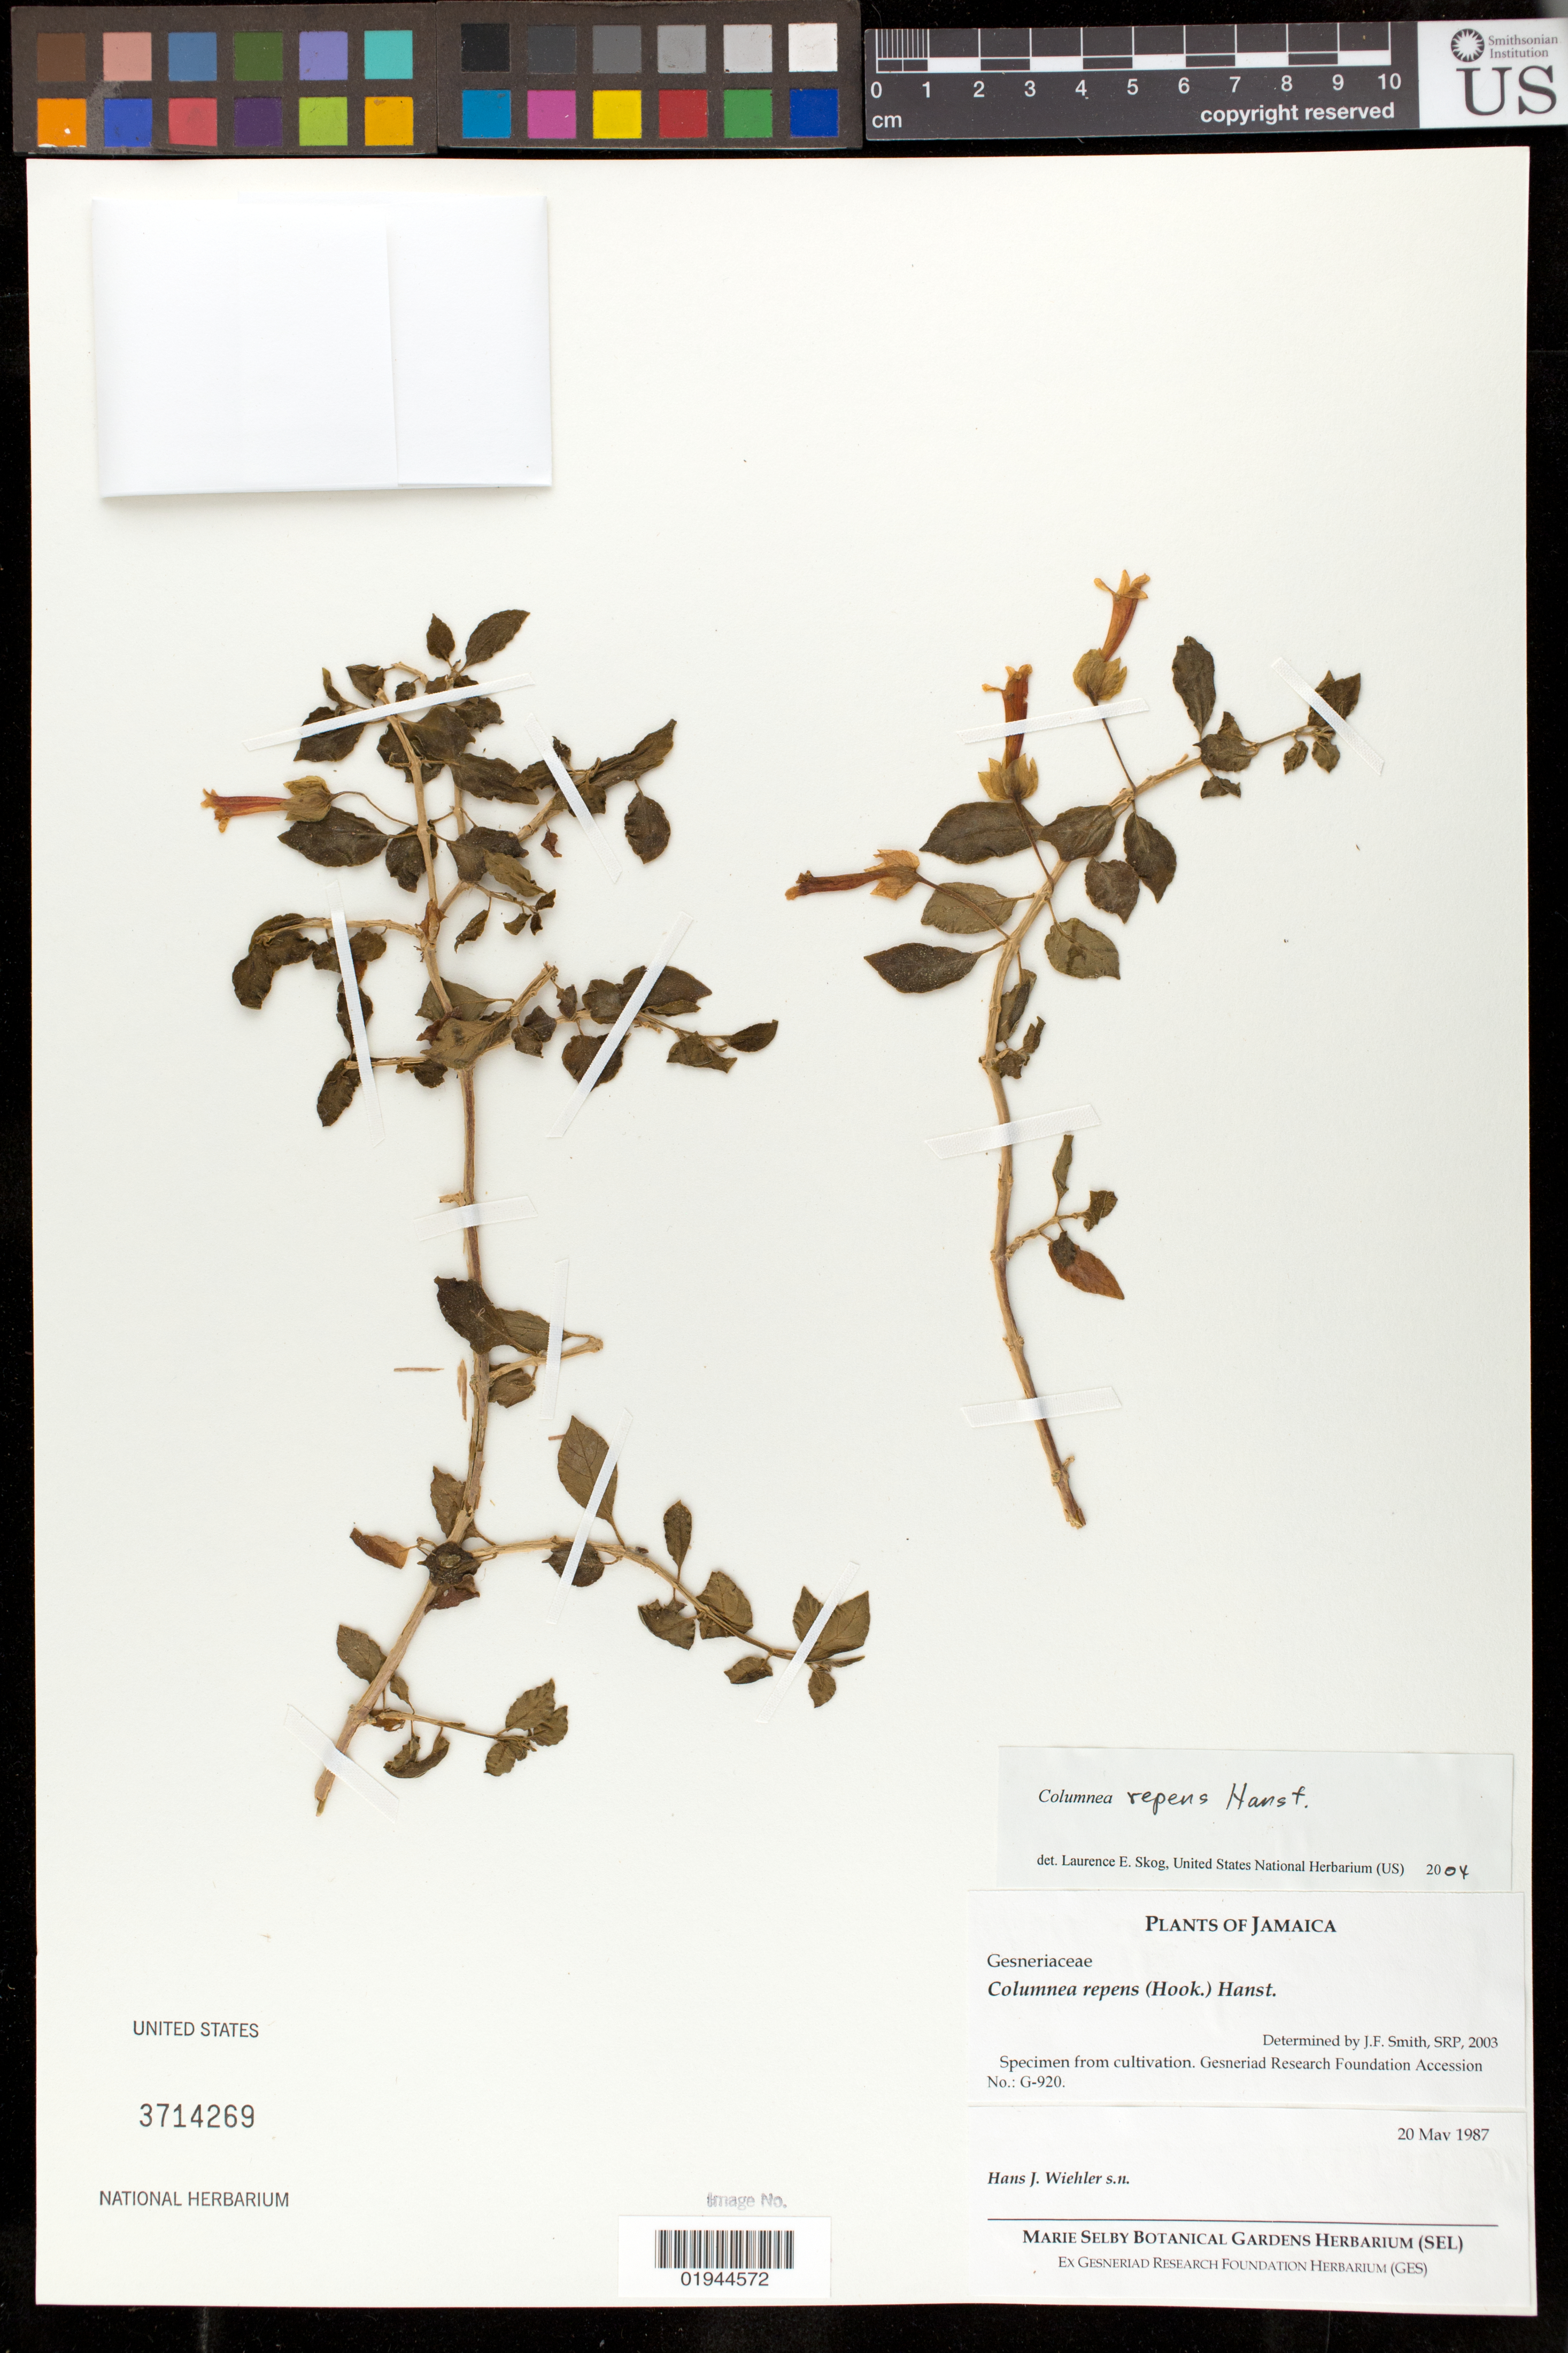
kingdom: Plantae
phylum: Tracheophyta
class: Magnoliopsida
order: Lamiales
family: Gesneriaceae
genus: Columnea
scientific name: Columnea repens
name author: (Hook.) Hanst.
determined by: Skog, Laurence E.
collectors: H. J. Wiehler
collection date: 1987-05-20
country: United States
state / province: Florida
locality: Marie Selby Botanical Gardens Herbarium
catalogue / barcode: US 3714269